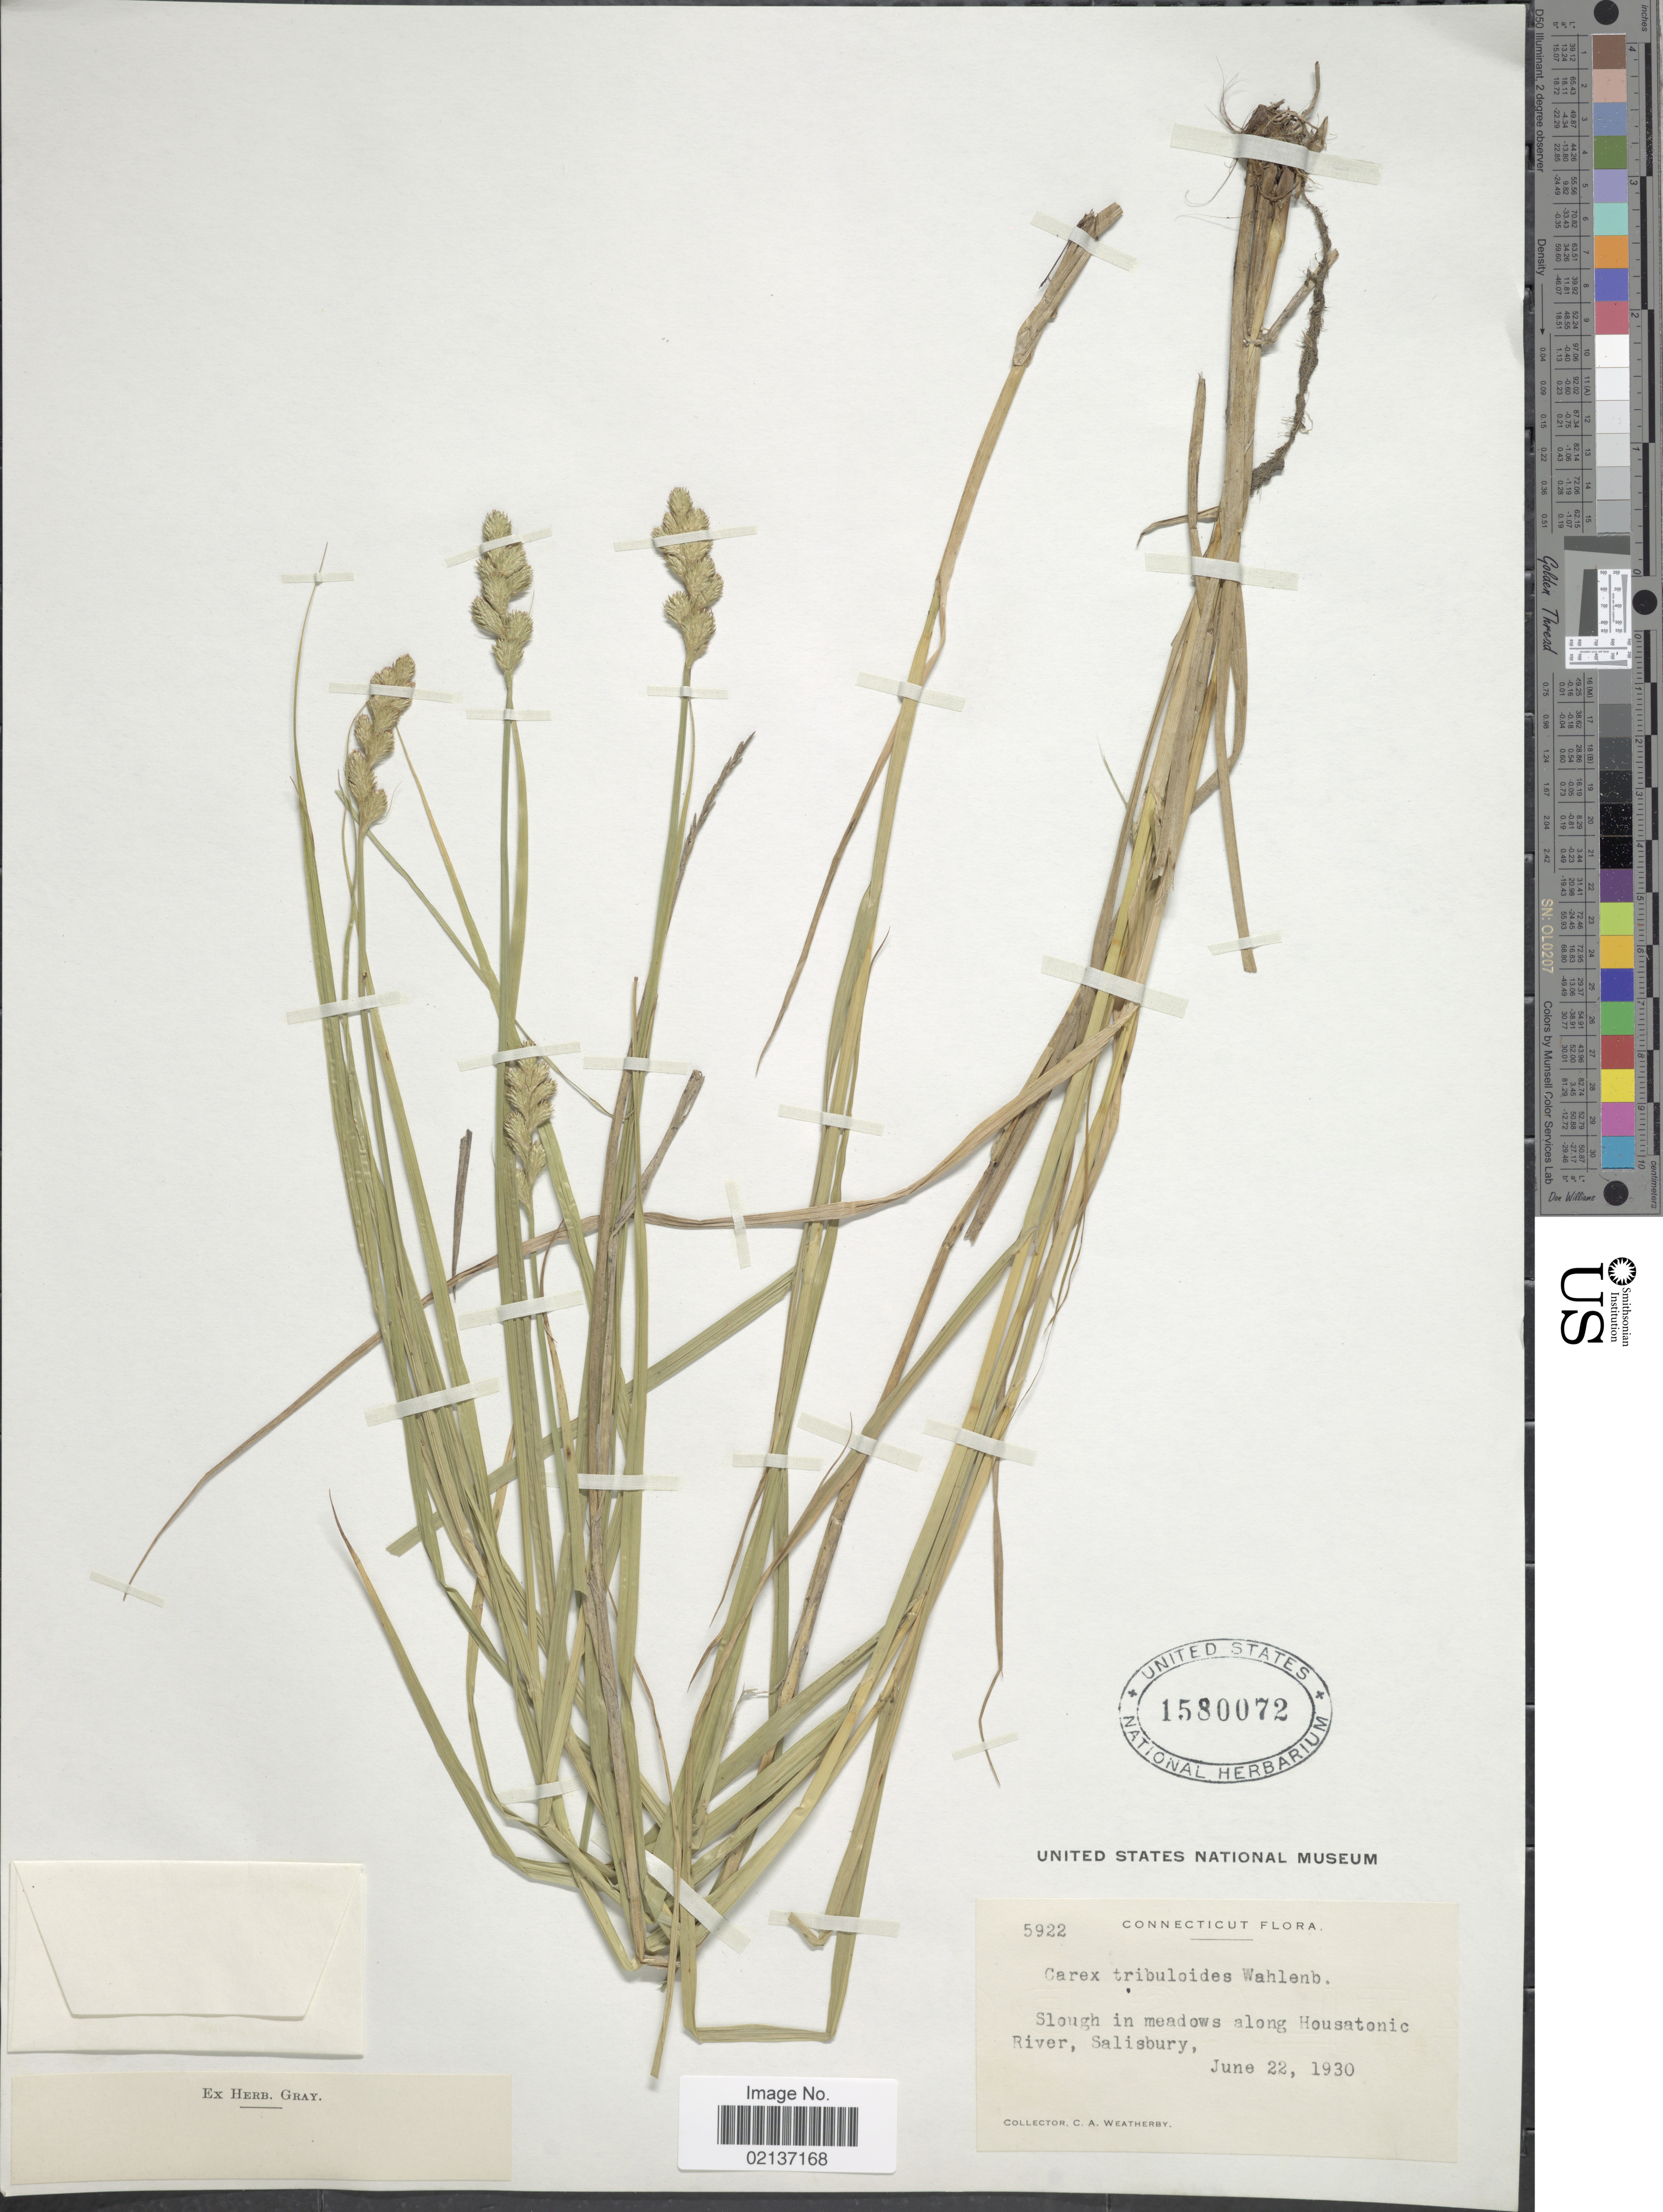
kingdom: Plantae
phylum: Tracheophyta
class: Liliopsida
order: Poales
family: Cyperaceae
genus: Carex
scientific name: Carex tribuloides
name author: Wahlenb.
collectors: C. A. Weatherby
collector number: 5922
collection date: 1930-06-22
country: United States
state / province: Connecticut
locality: Slough in meadows along Housatonic River, Salisbury.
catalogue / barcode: US 1580072